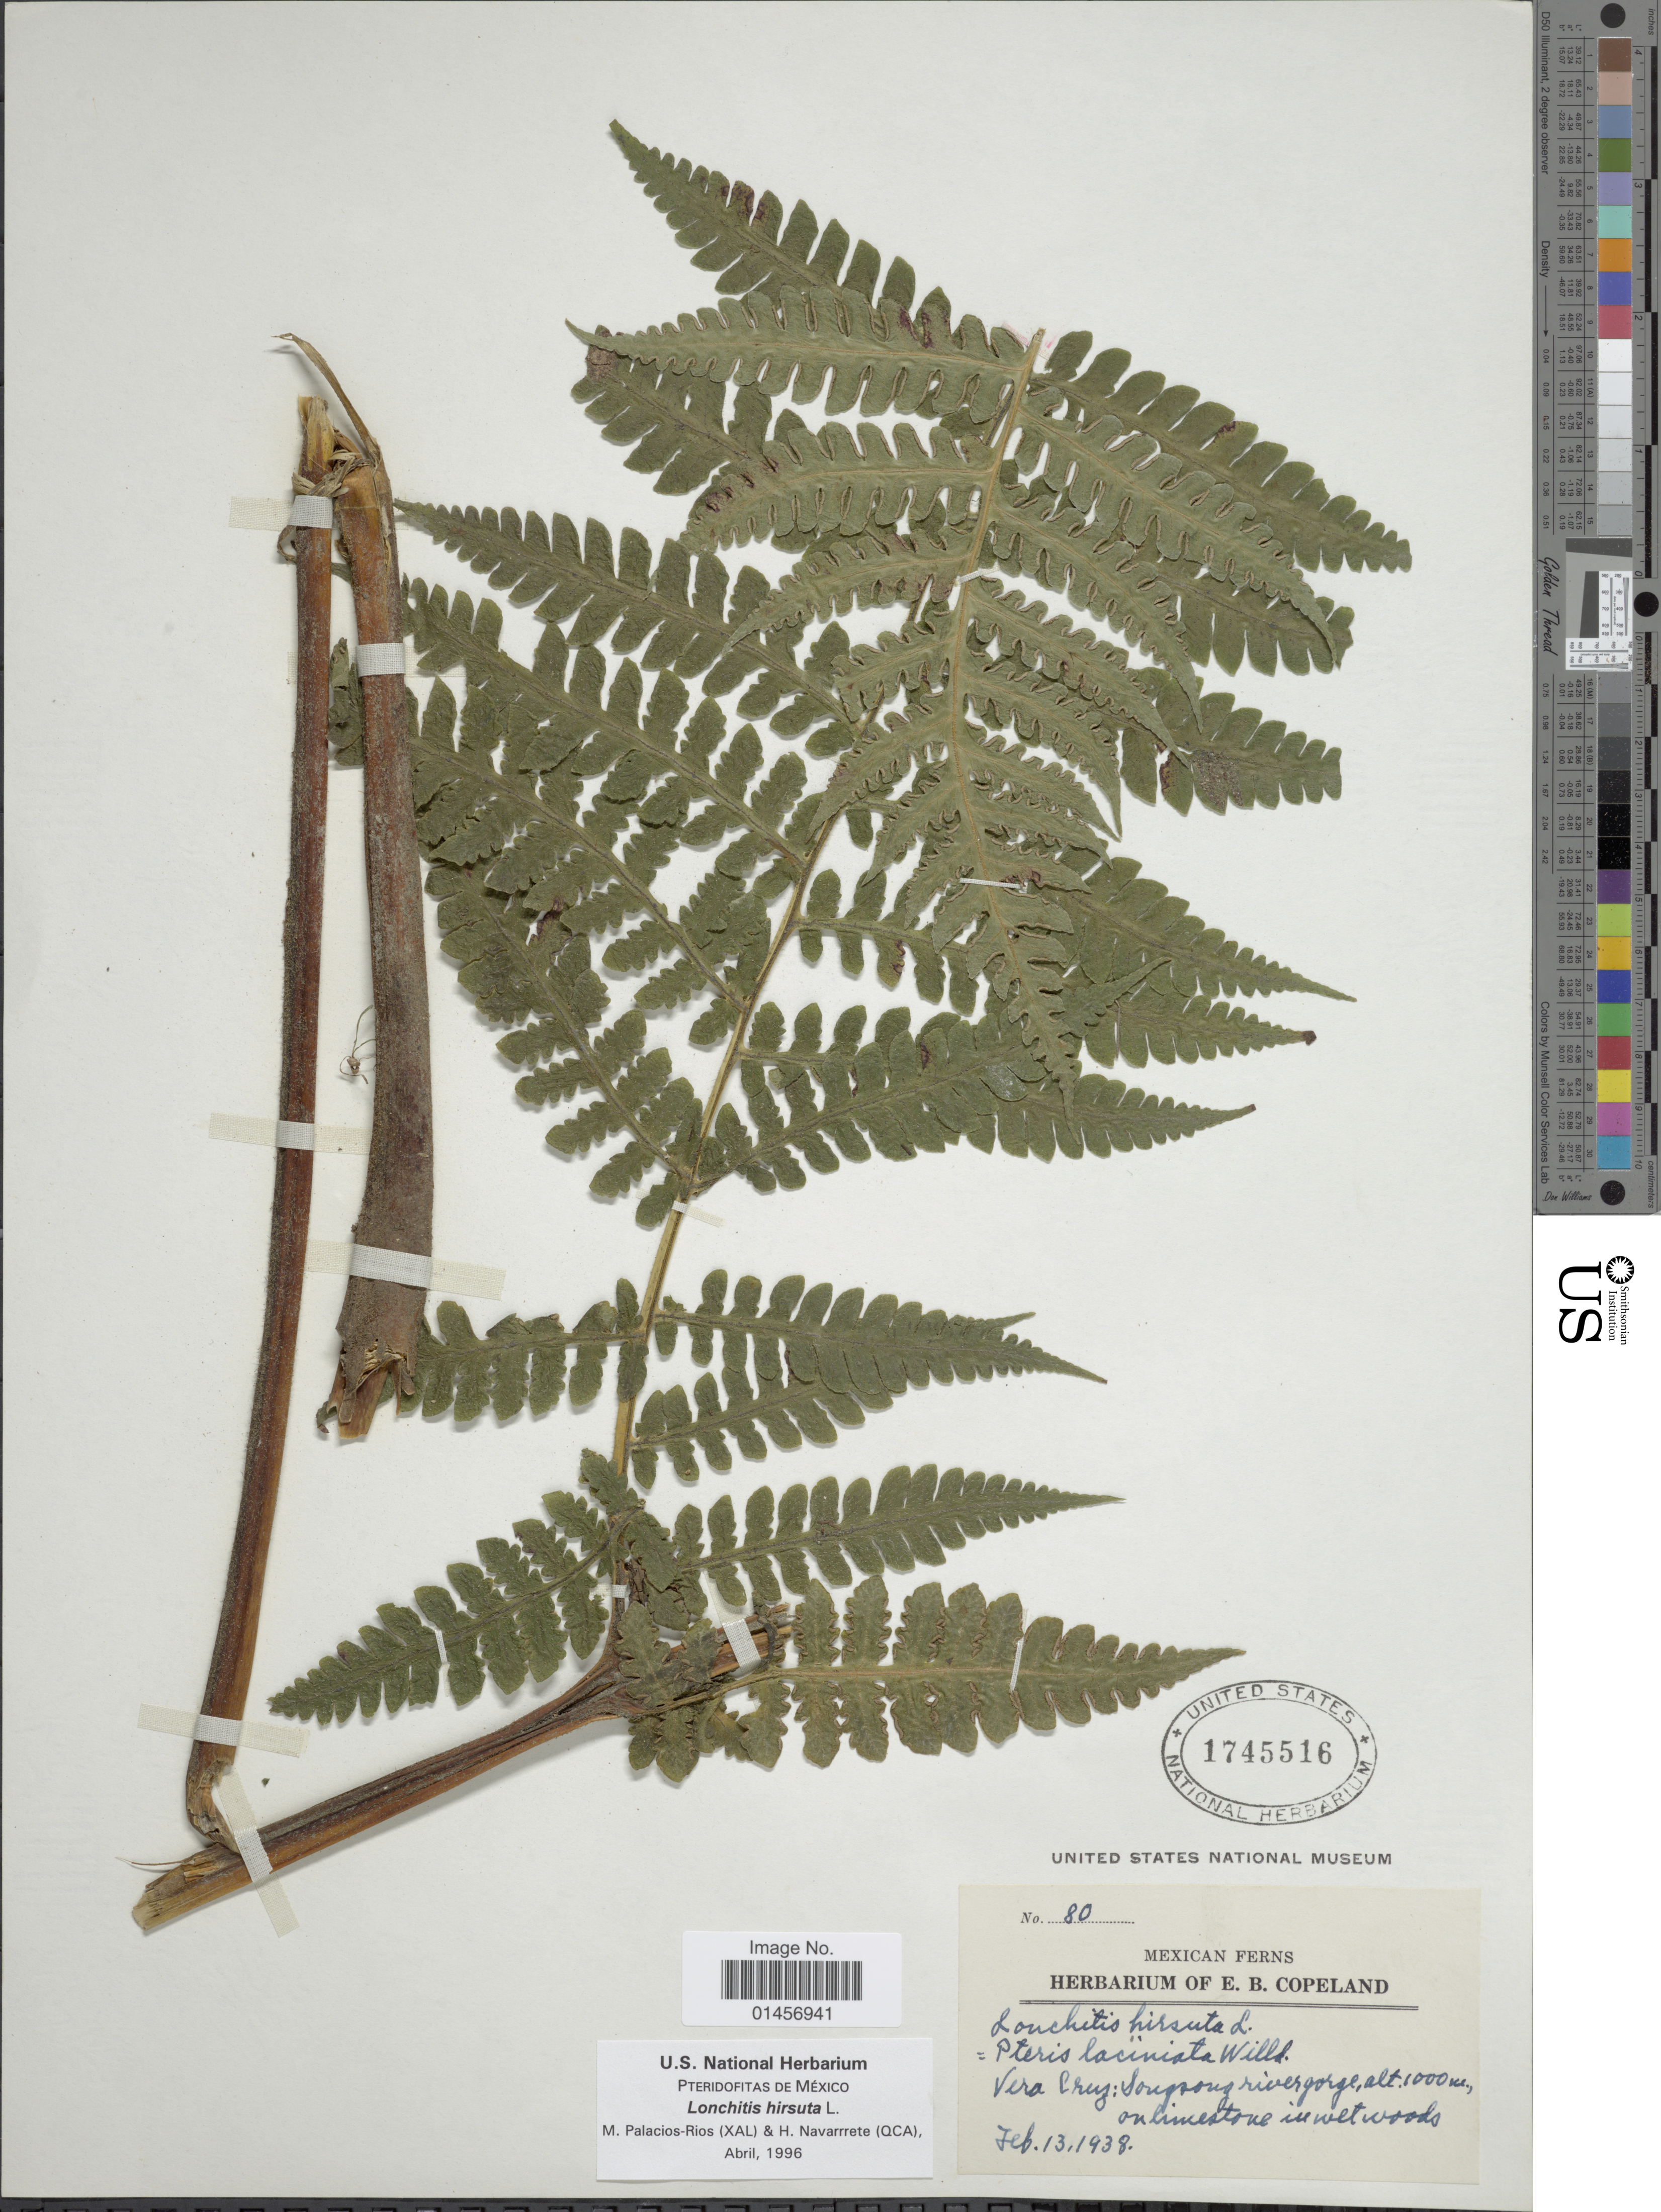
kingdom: Plantae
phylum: Tracheophyta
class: Polypodiopsida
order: Polypodiales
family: Lonchitidaceae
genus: Lonchitis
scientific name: Lonchitis hirsuta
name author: L.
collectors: ex herb. E. B. Copeland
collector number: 80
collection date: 1938-02-13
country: Mexico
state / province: Veracruz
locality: Mexico, Vera Cruz, Soupeouy river gorge. [interpreted]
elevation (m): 1000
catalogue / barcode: US 1745516